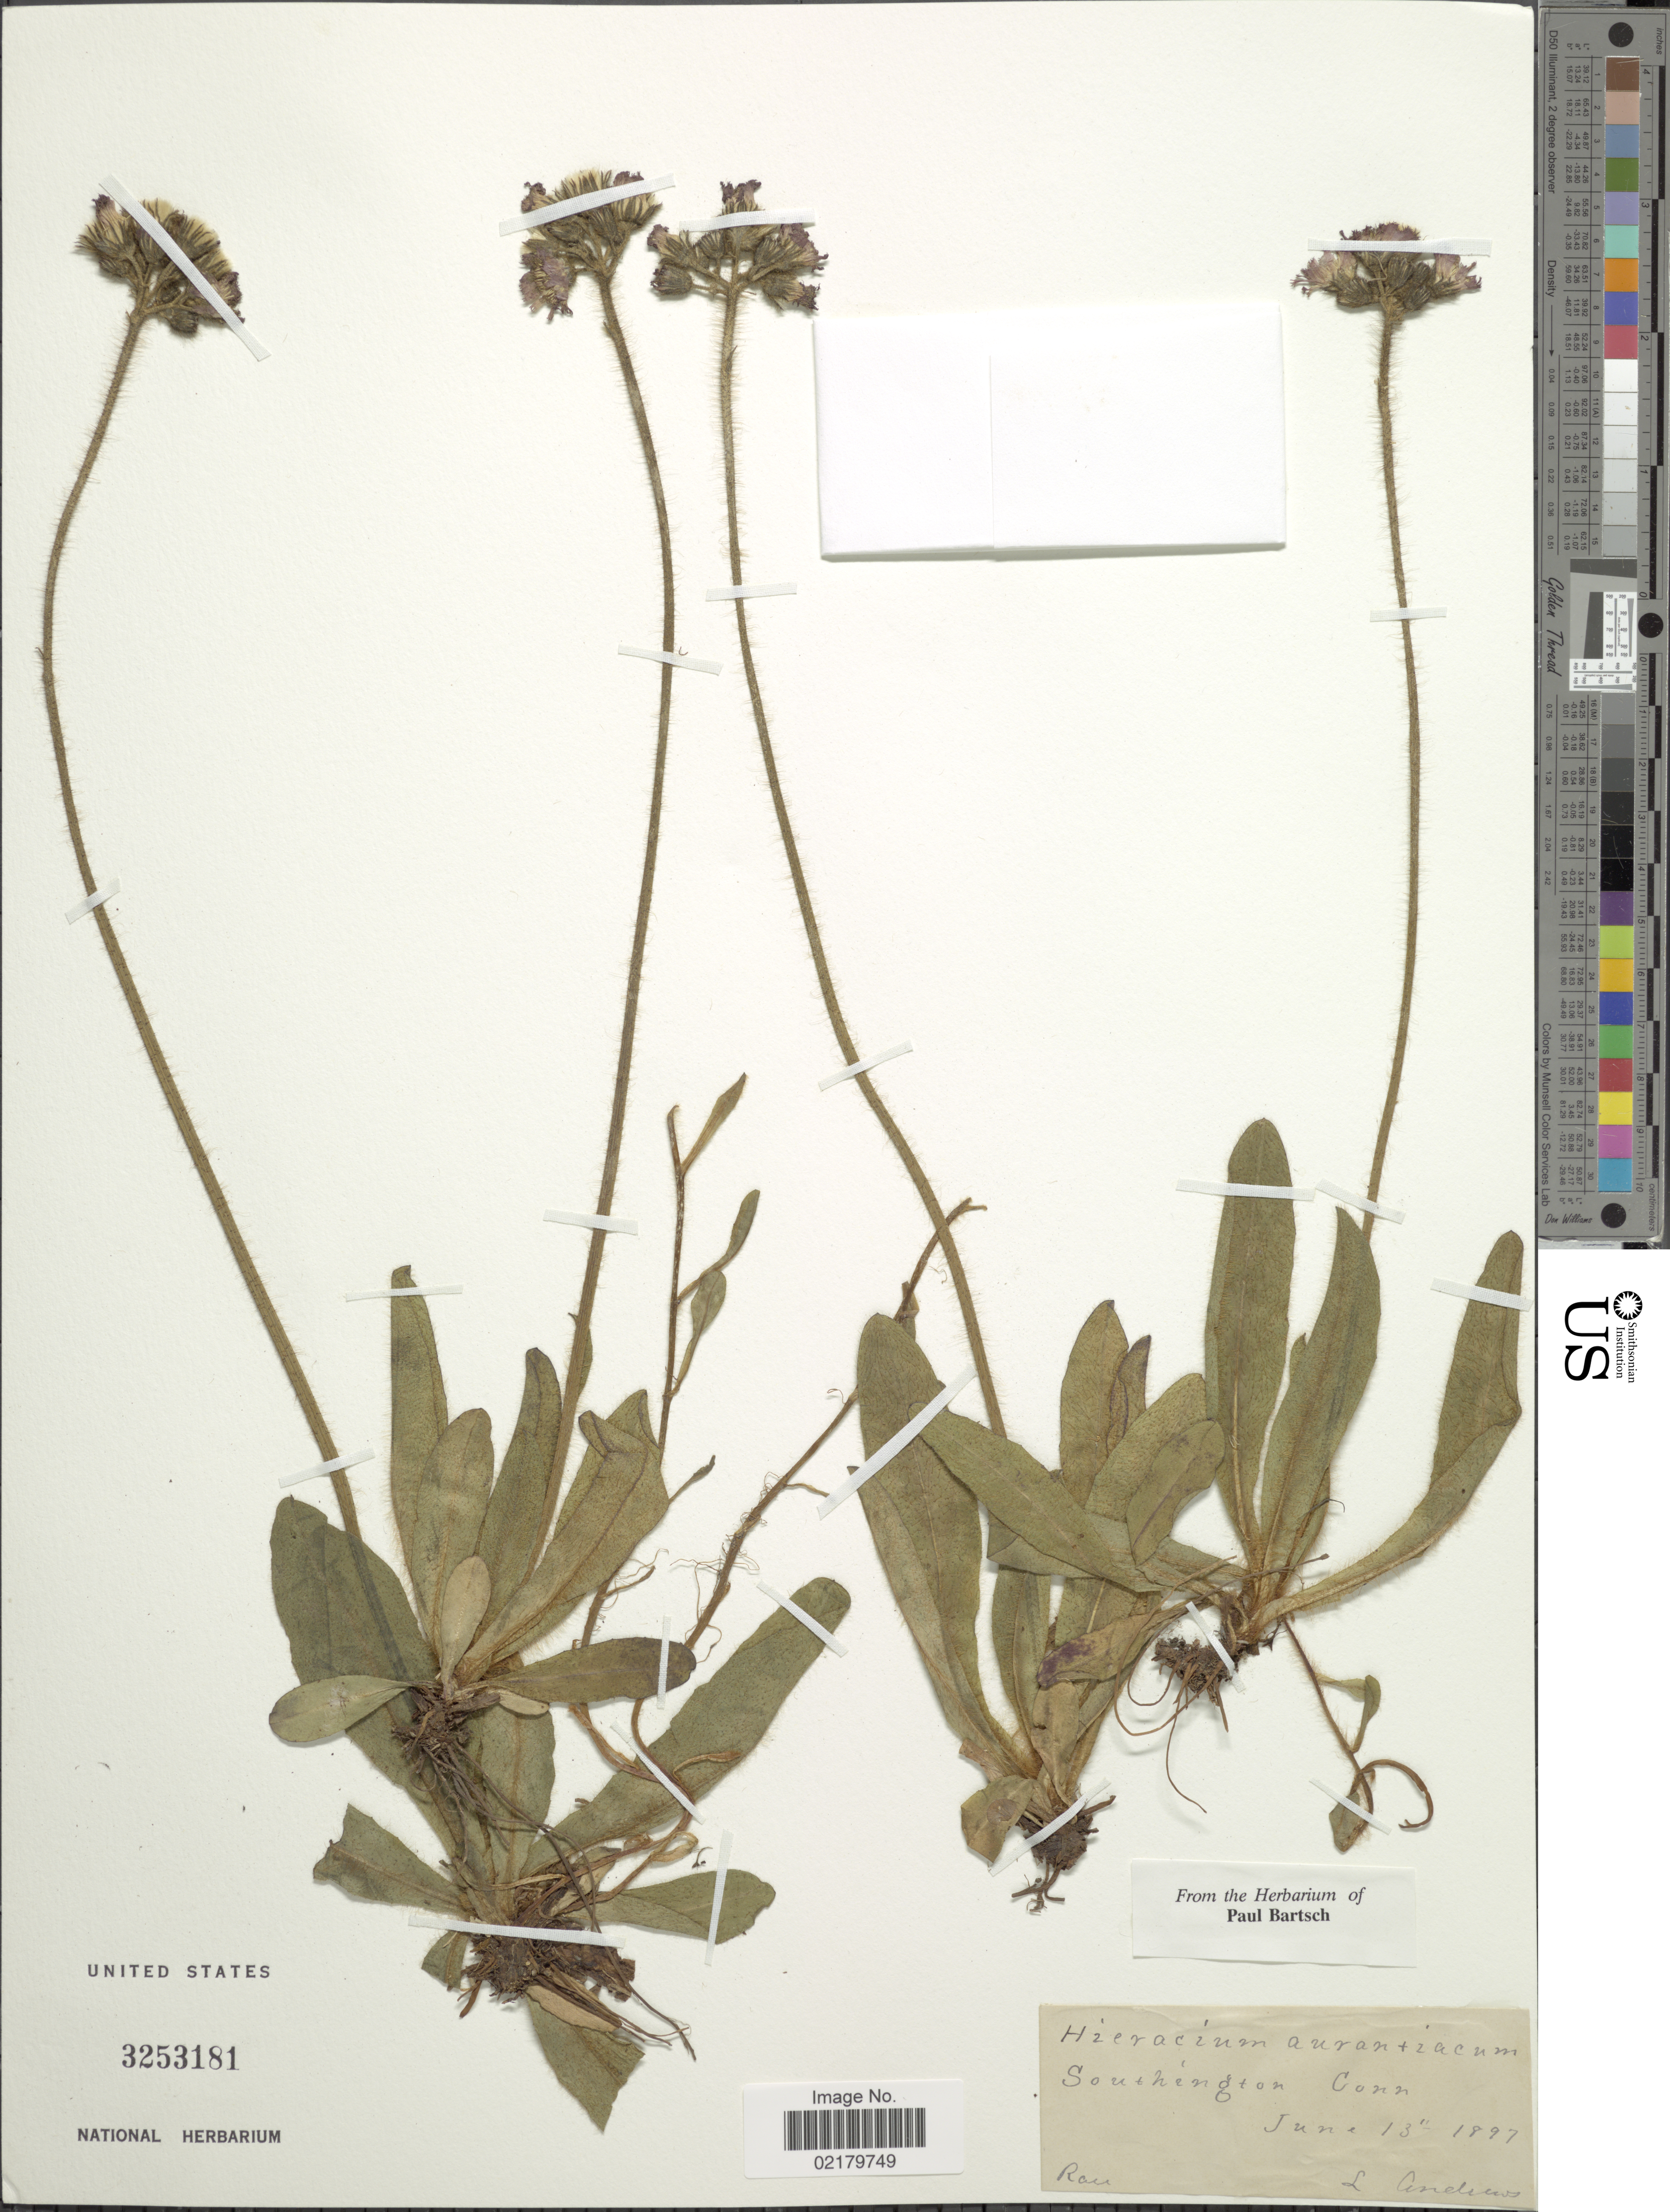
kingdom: Plantae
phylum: Tracheophyta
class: Magnoliopsida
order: Asterales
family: Asteraceae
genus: Pilosella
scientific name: Pilosella aurantiaca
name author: (L.) F.W. Schultz & Sch. Bip.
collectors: L. Anderson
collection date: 1897-06-13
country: United States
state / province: Connecticut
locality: Southington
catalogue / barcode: US 3253181